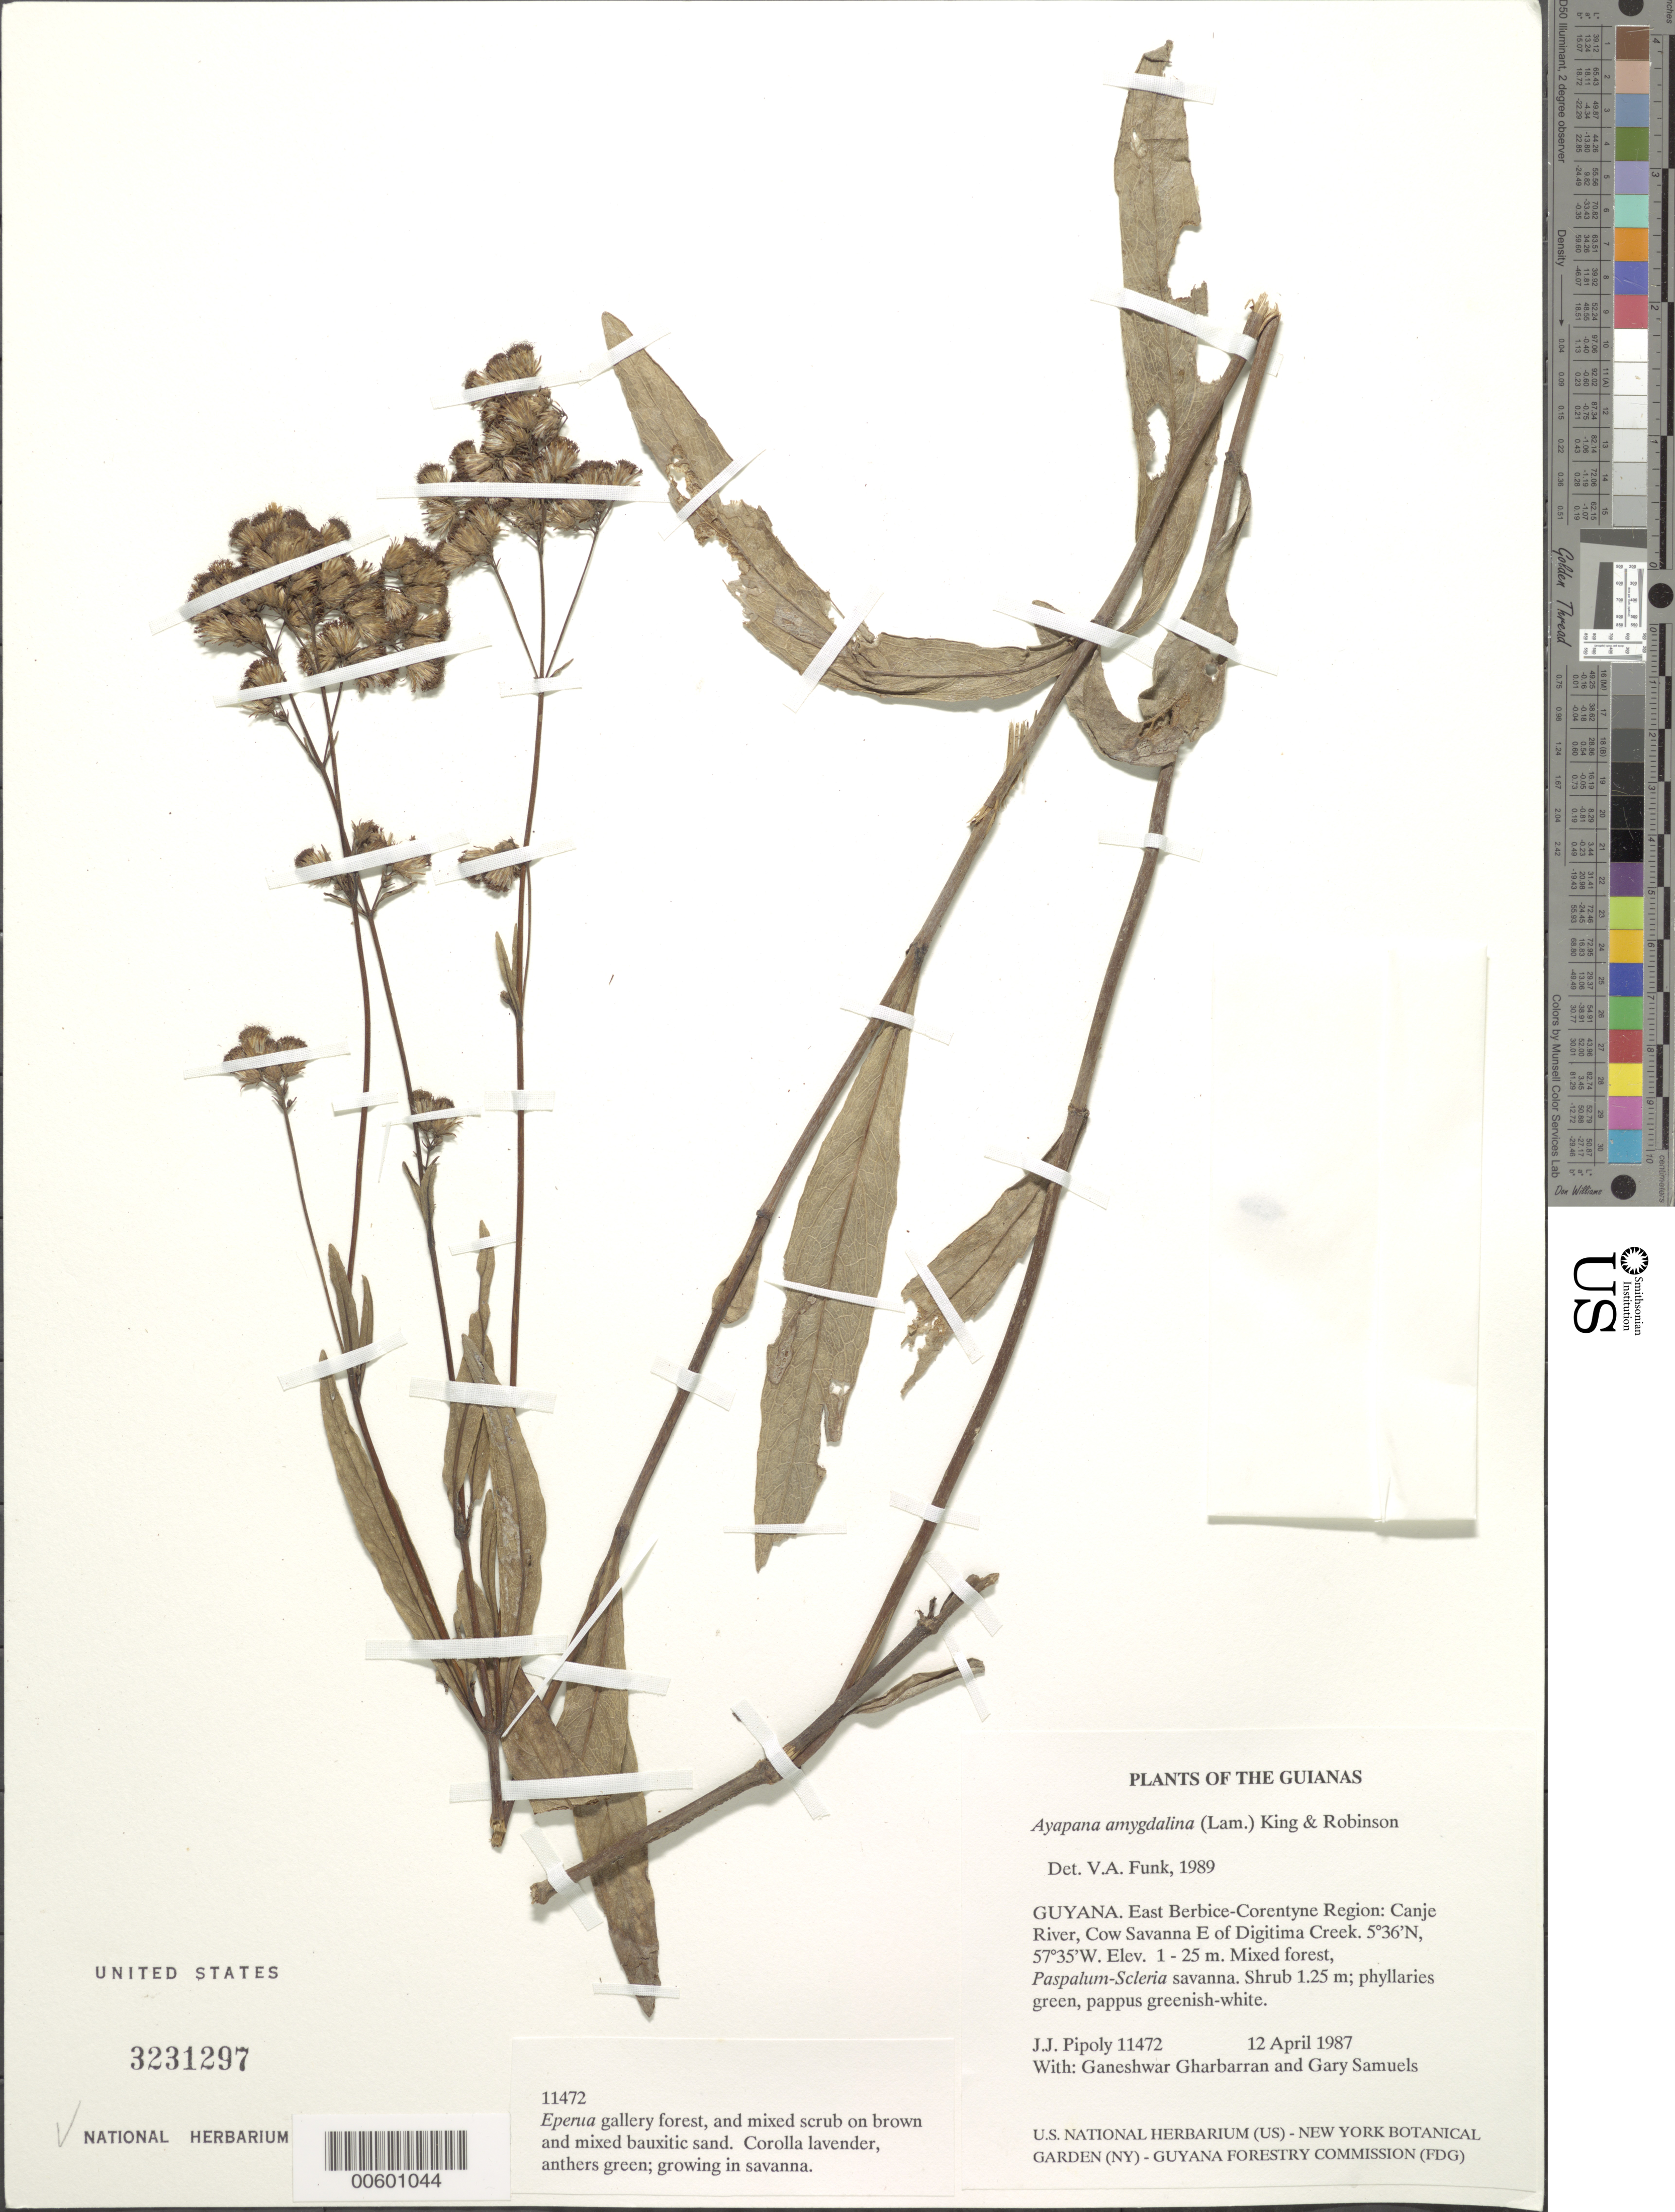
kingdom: Plantae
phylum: Tracheophyta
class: Magnoliopsida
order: Asterales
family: Asteraceae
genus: Ayapana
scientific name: Ayapana amygdalina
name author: (Lam.) R.M. King & H. Rob.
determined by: Funk, Vicki A., (BOT), Smithsonian Institution - National Museum of Natural History (UNITED STATES)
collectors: J. J. Pipoly, G. Gharbarran & G. Samuels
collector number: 11472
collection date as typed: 12 April 1987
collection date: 1987-04-12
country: Guyana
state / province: E. Berbice-Corentyne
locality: Canje River, Cow Savanna E of Digitima Creek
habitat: Mixed forest, Paspalum-Scleria savanna, Eperua gallery forest and mixed scrub on brown and mixed bauxitic sand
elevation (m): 1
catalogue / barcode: US 3231297